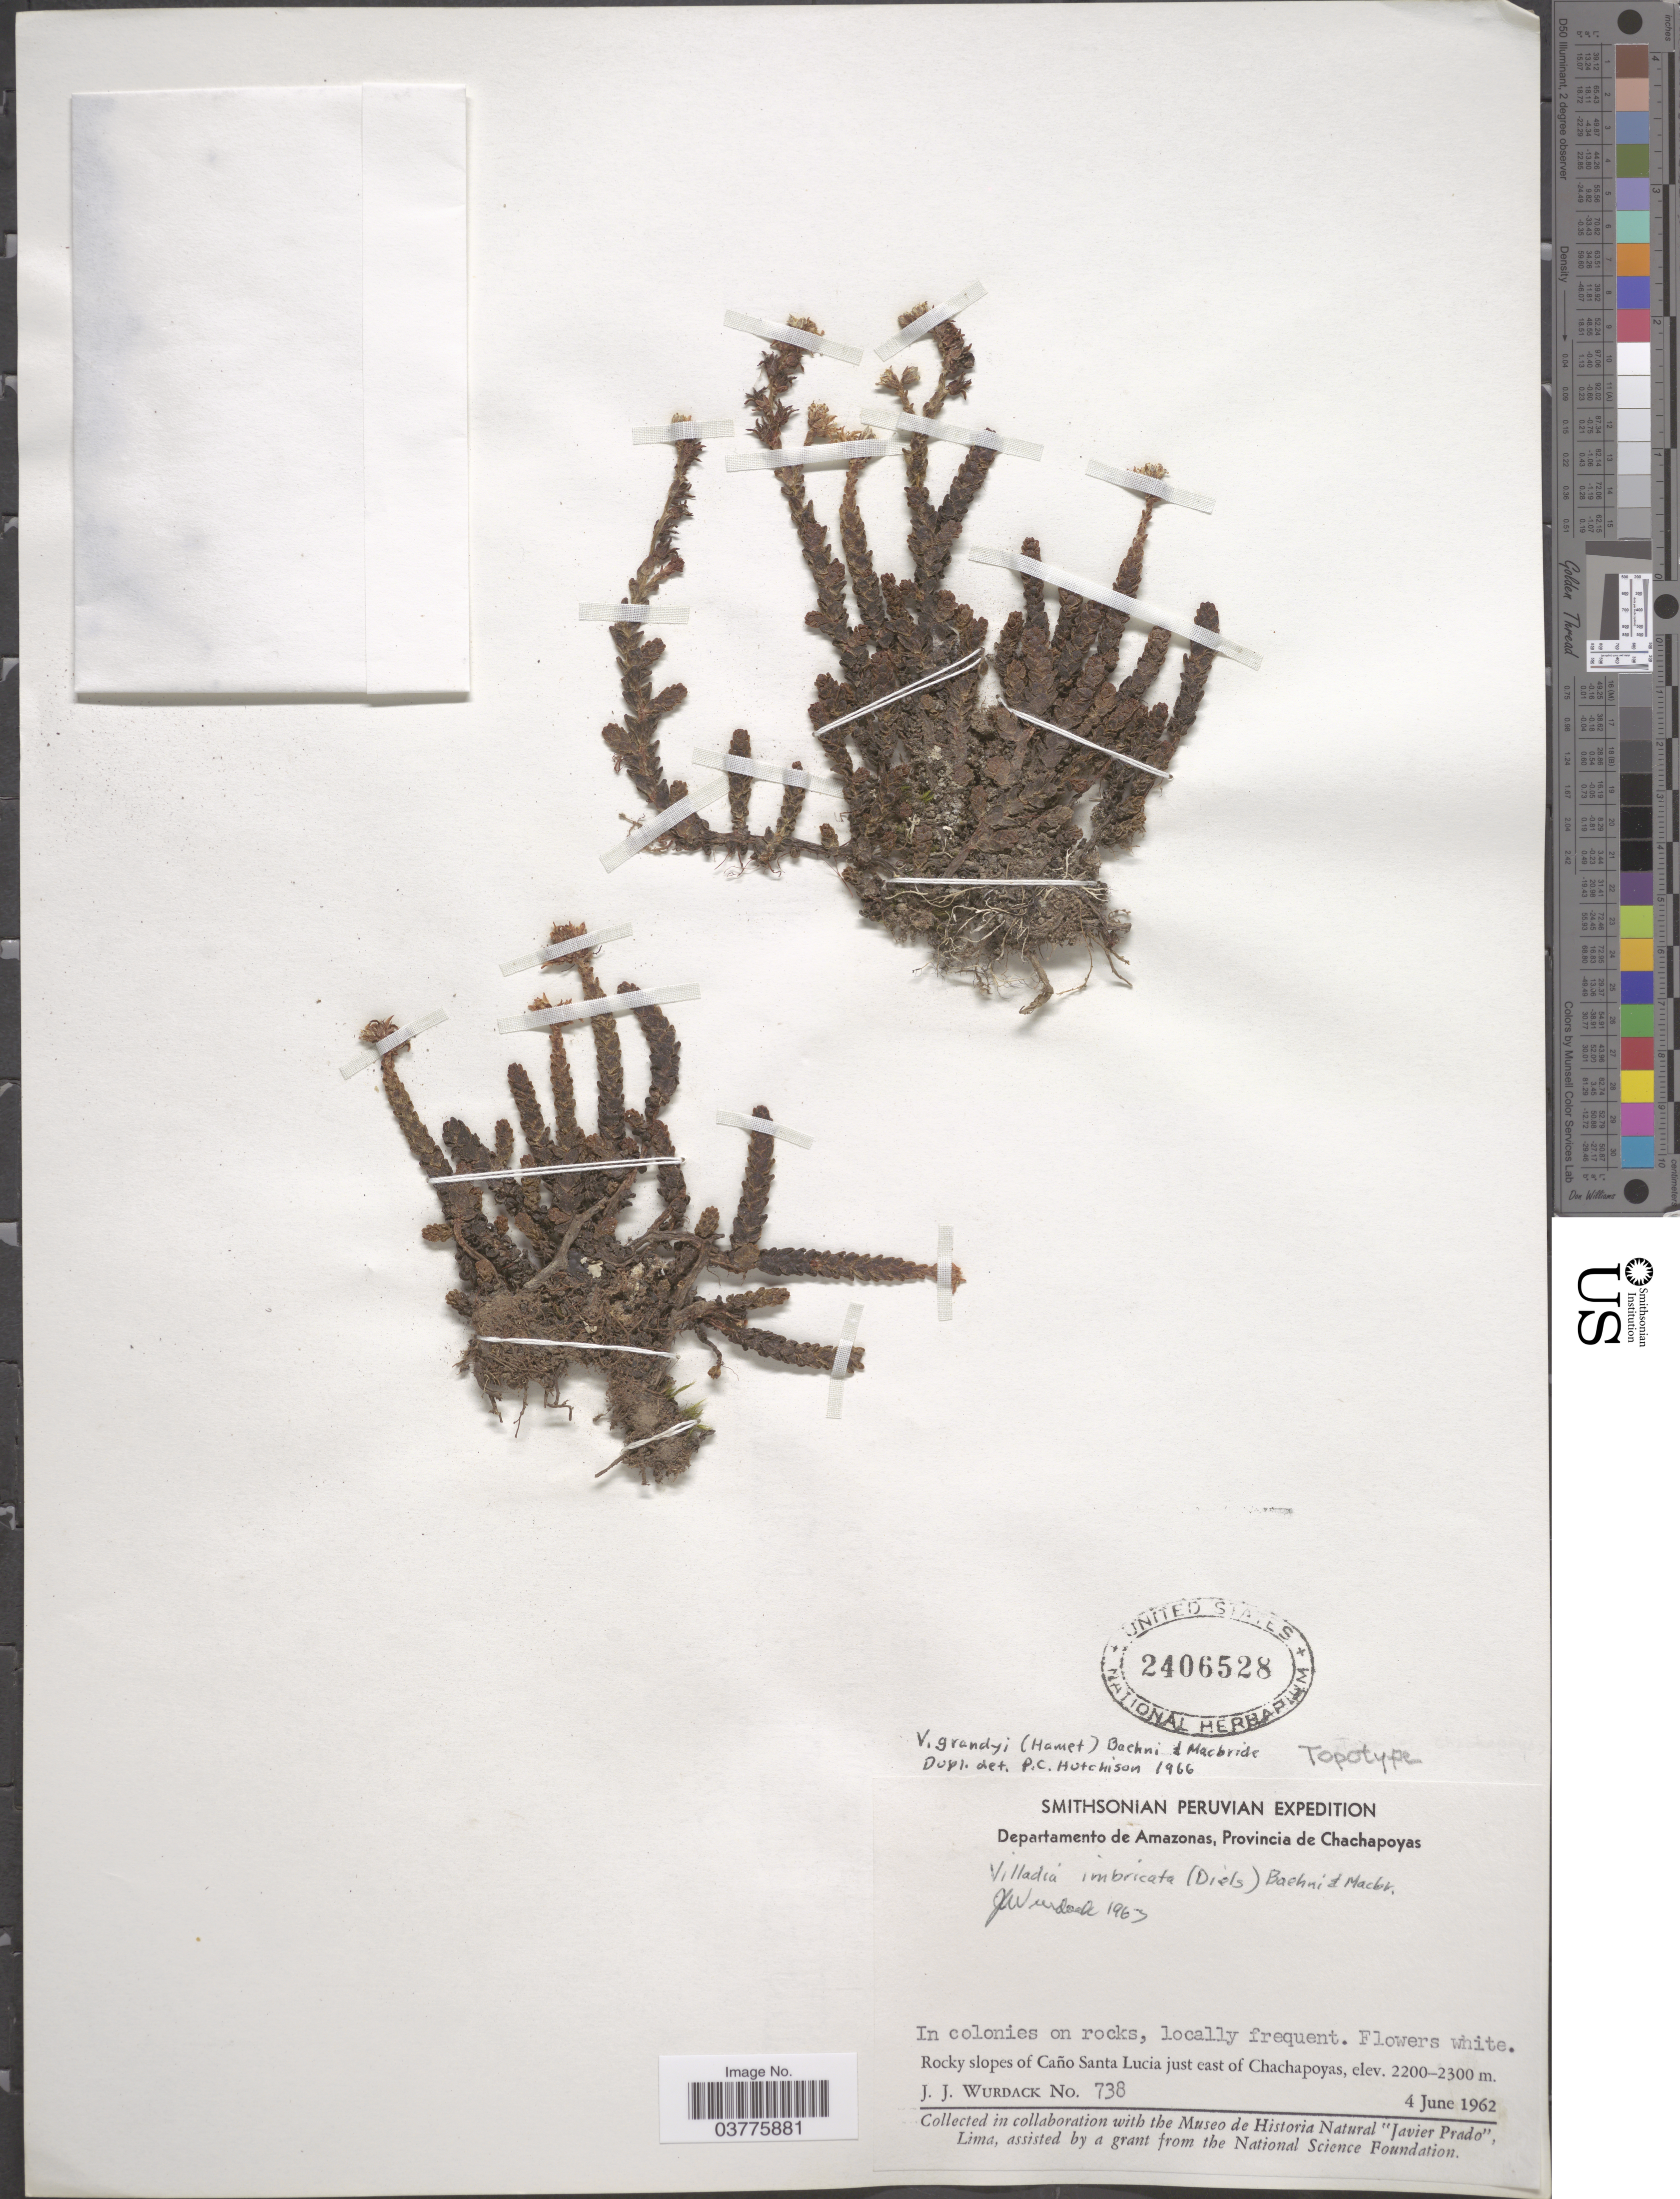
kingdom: Plantae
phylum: Tracheophyta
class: Magnoliopsida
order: Saxifragales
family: Crassulaceae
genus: Sedum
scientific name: Sedum grandyi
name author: Raym.-Hamet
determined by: Pino, Guillermo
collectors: J. J. Wurdack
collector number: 738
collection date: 1962-06-04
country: Peru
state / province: Amazonas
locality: Departamento de Amazonas, Provincia de Chachapoyas. Rocky slopes of Caño Santa Lucia just east of Chachapoyas.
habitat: In colonies on rocks, locally frequent.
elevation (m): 2200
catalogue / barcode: US 2406528